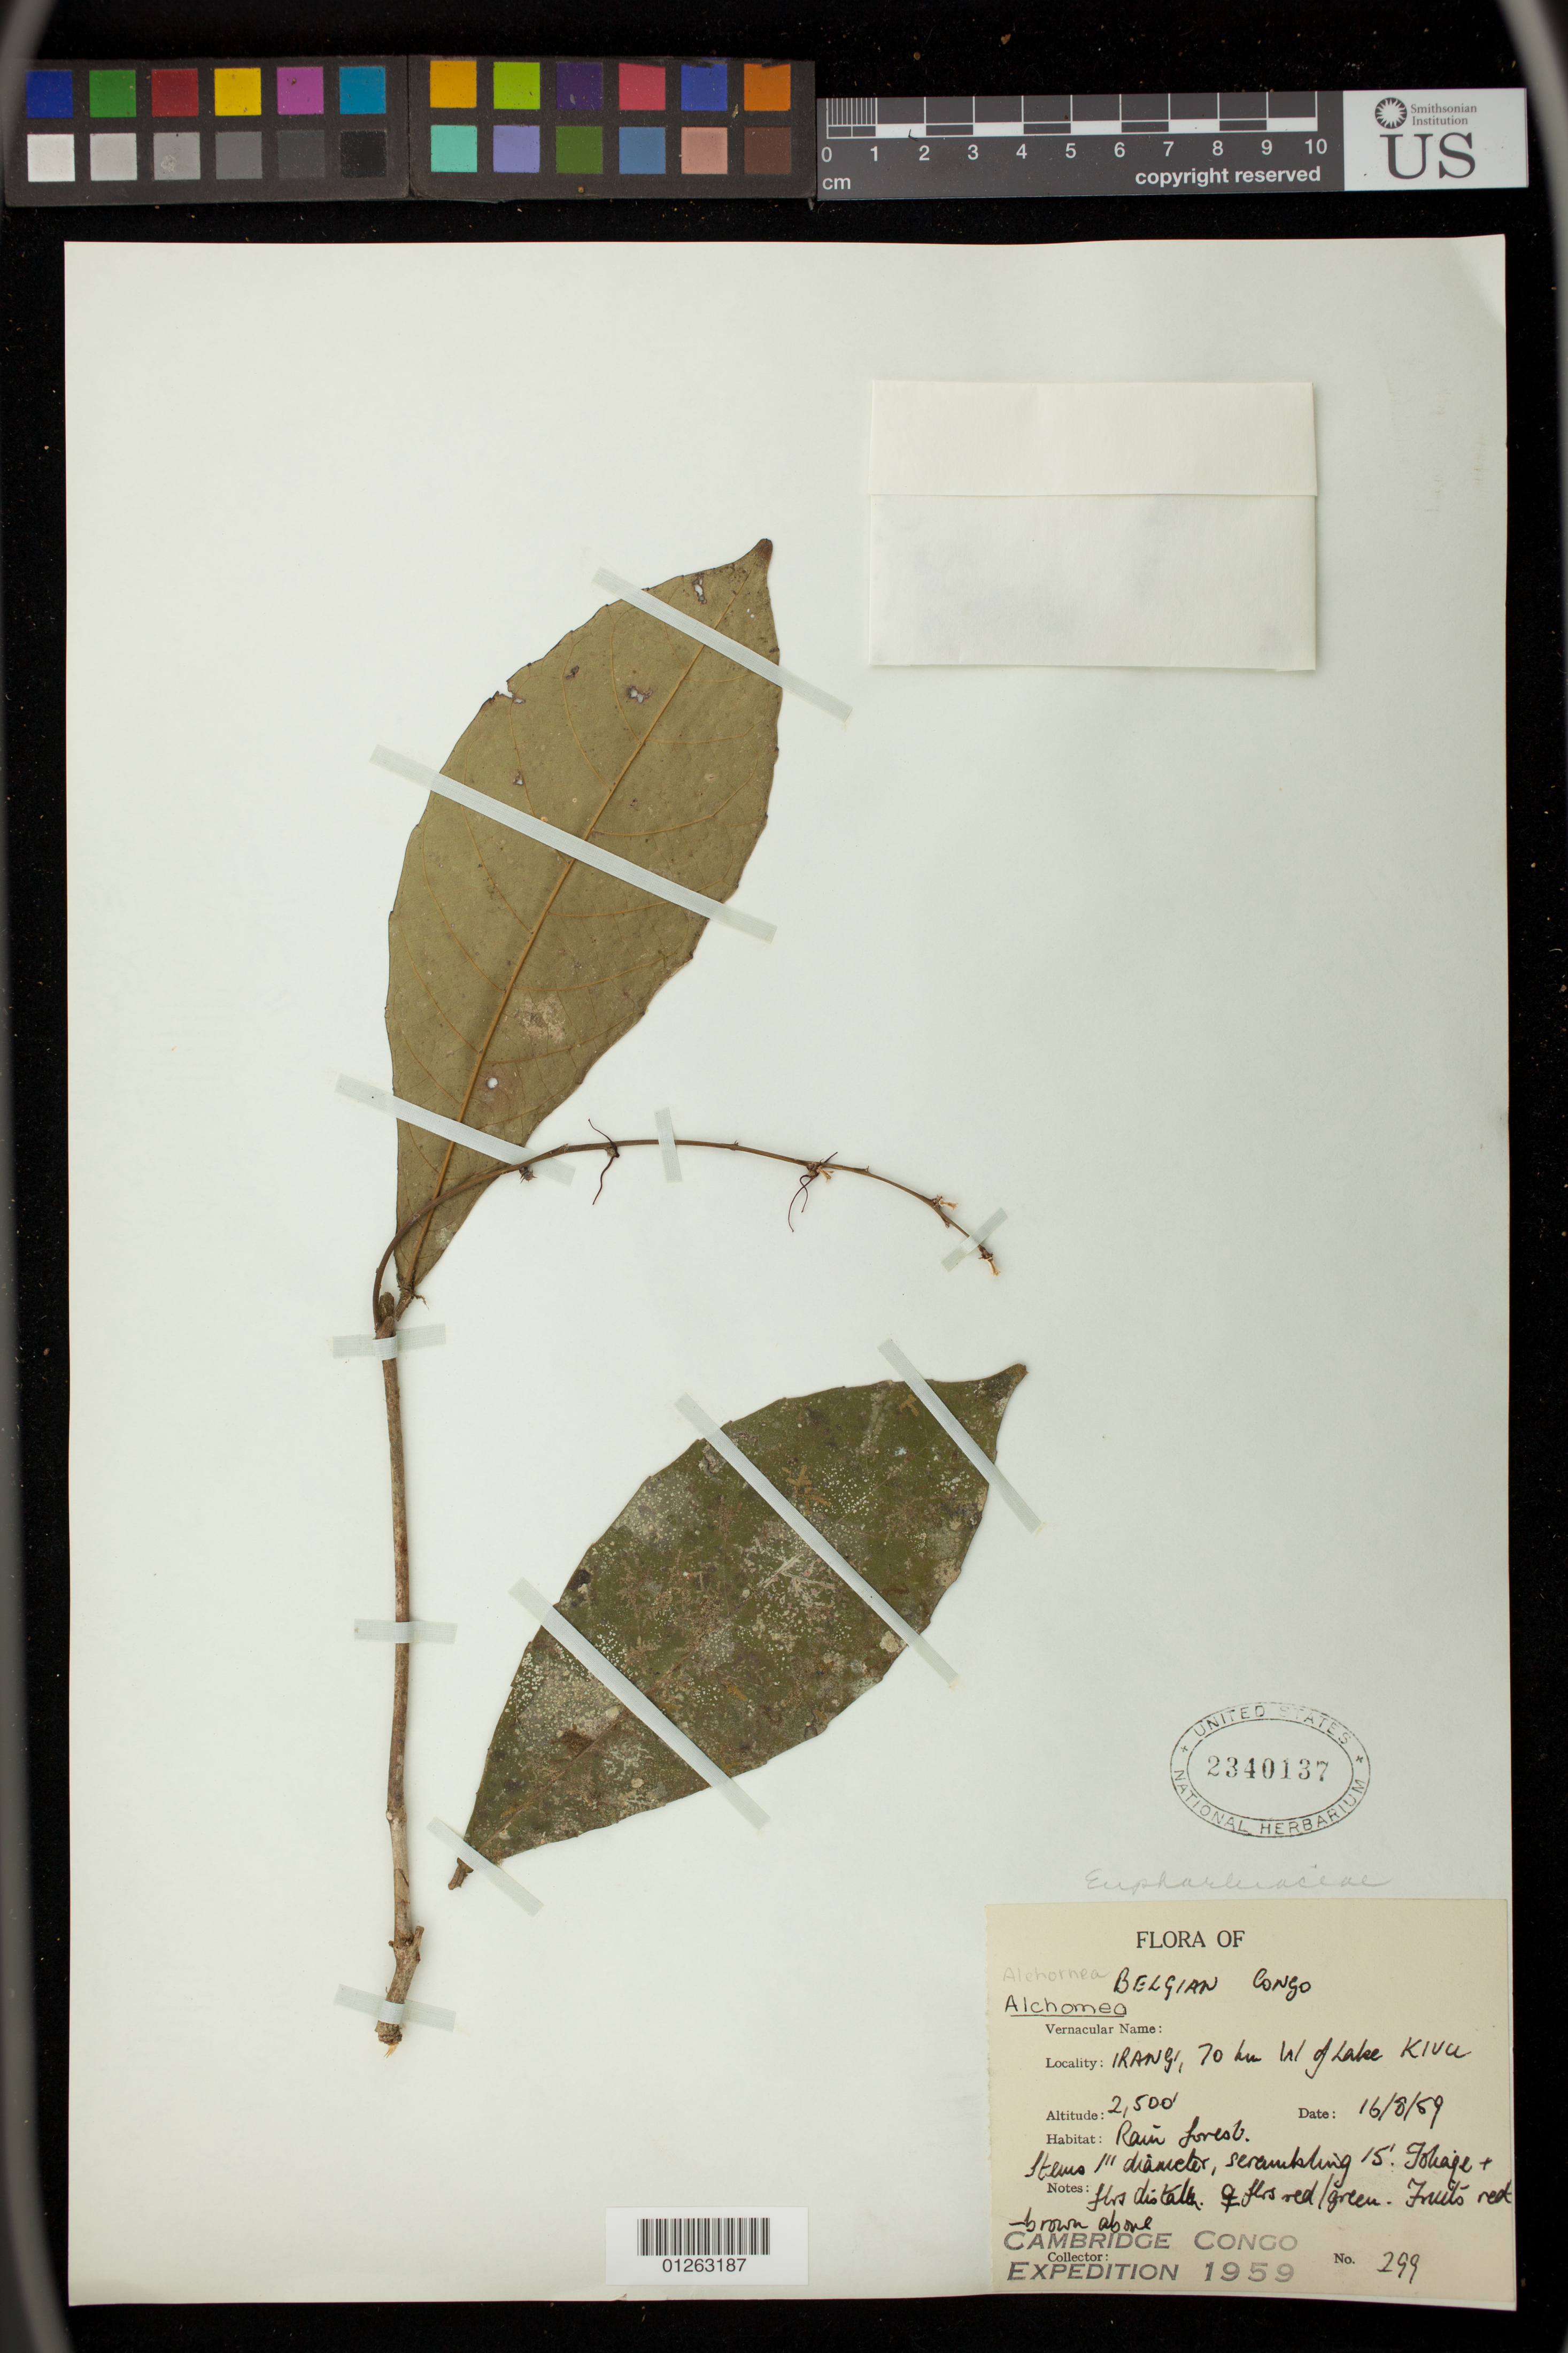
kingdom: Plantae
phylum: Tracheophyta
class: Magnoliopsida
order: Malpighiales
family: Euphorbiaceae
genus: Alchornea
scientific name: Alchornea trewioides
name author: (Benth.) Müll. Arg.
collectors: Cambridge Congo Expedition 1959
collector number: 299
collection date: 1959-08-16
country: Congo, Democratic Republic of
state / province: Nord-Kivu / Sud-Kivu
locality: Irangi [Irangira?], 70 km W of Lake Kivu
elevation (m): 762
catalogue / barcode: US 2340137